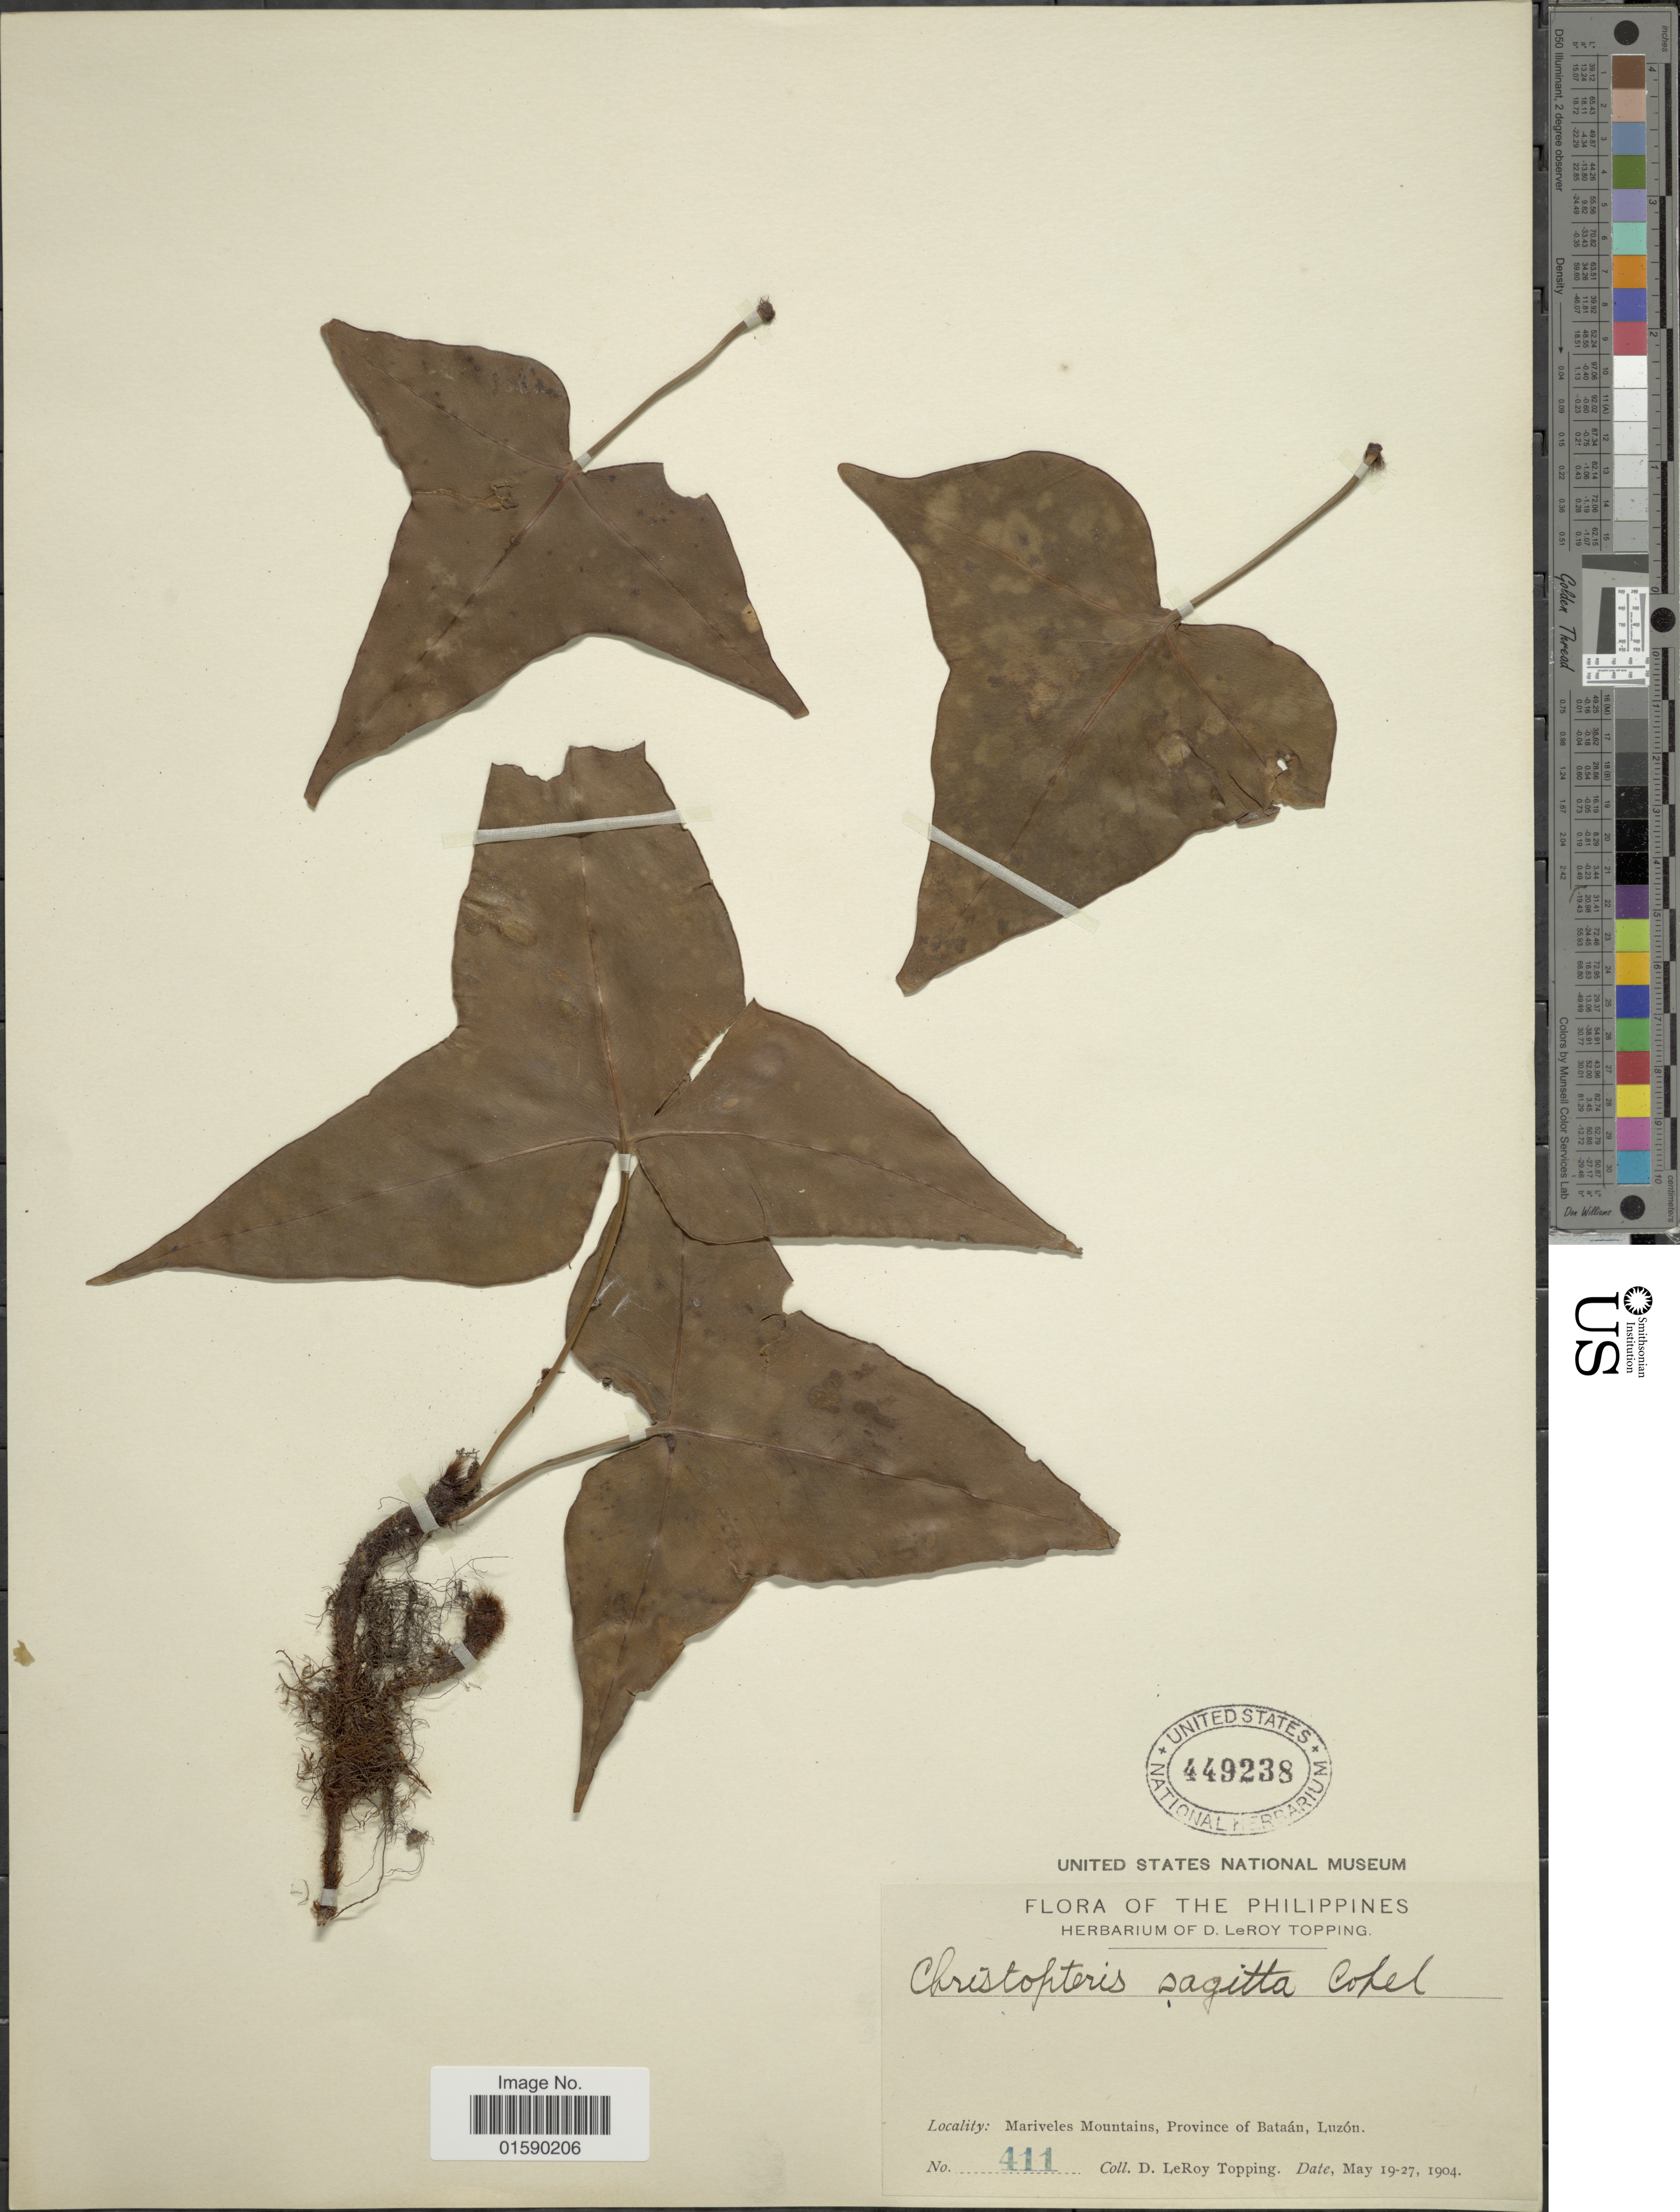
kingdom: Plantae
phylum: Tracheophyta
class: Polypodiopsida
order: Polypodiales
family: Polypodiaceae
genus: Christiopteris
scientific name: Christiopteris sagitta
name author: (Christ) Copel.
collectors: D. L. Topping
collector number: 411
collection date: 1904-05-19/1904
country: Philippines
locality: Mariveles Mountains. Province of Bataan, Luzon.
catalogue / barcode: US 449238